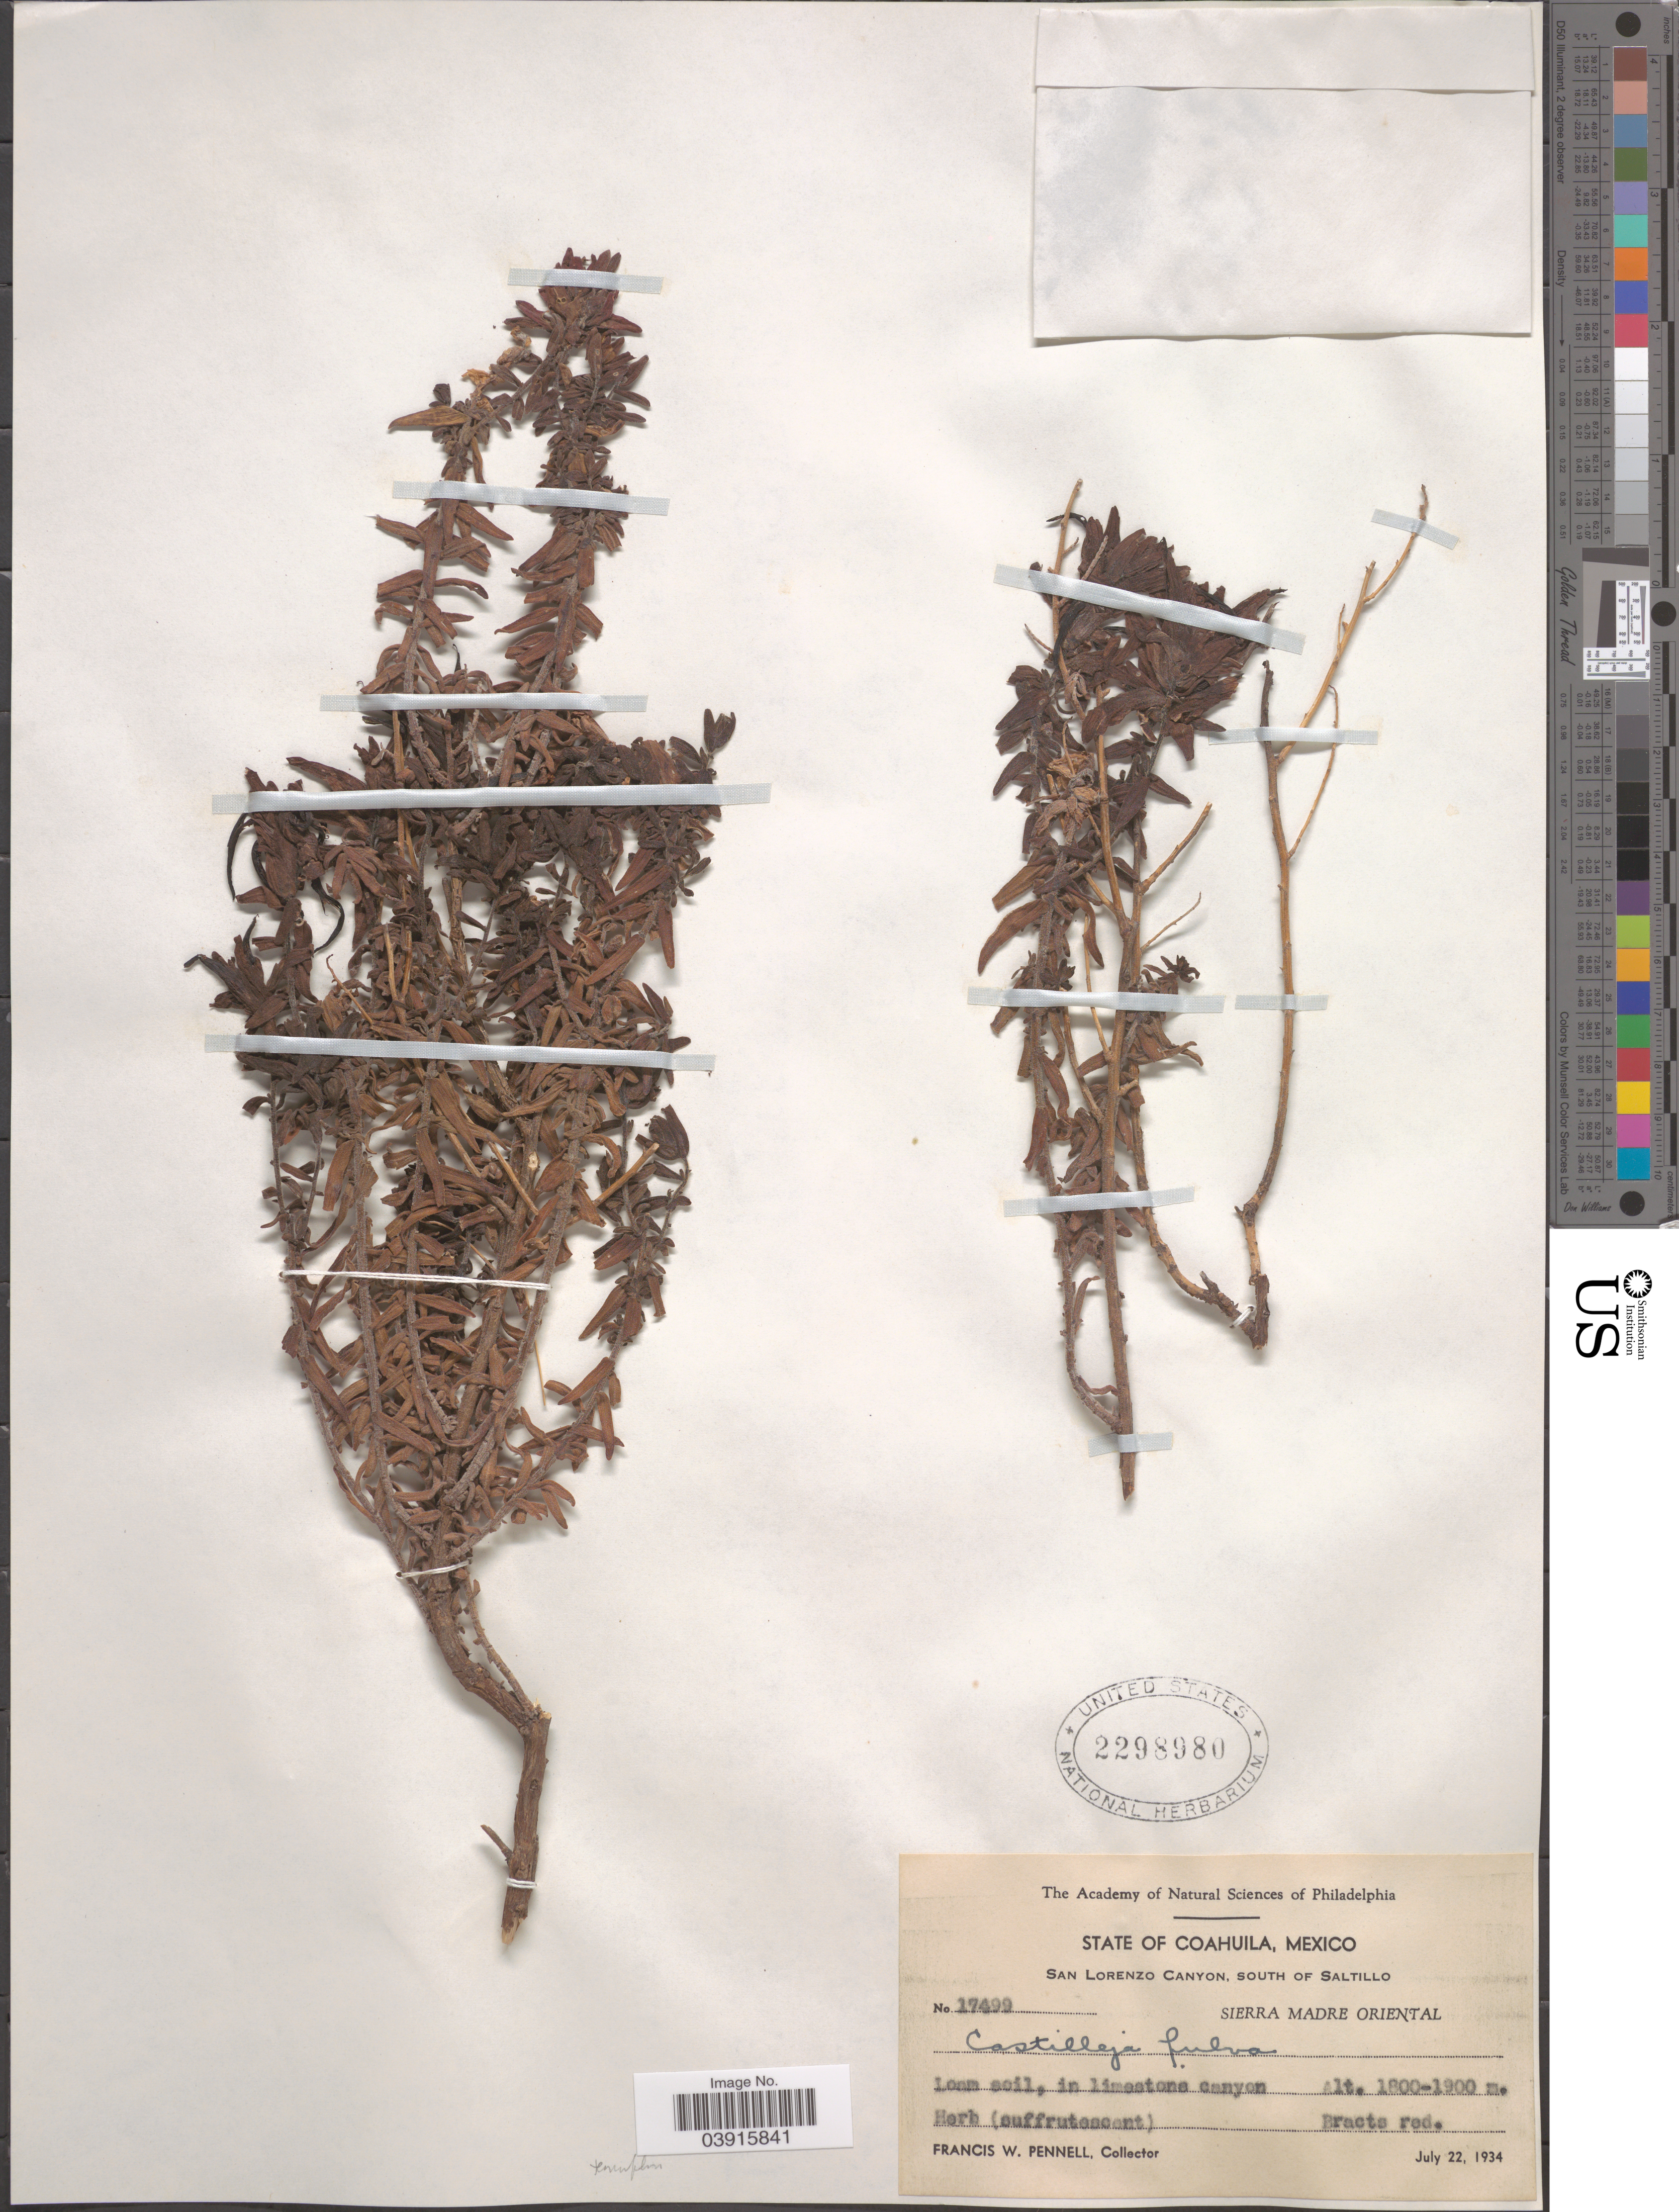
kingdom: Plantae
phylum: Tracheophyta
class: Magnoliopsida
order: Lamiales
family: Orobanchaceae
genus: Castilleja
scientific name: Castilleja tenuiflora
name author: Benth.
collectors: F. W. Pennell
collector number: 17499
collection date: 1934-07-22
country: Mexico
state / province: Coahuila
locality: San Lorenzo Canyon, south of Saltillo. Sierra Madre Oriental. In limestone canyon.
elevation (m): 1800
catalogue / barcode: US 2298980